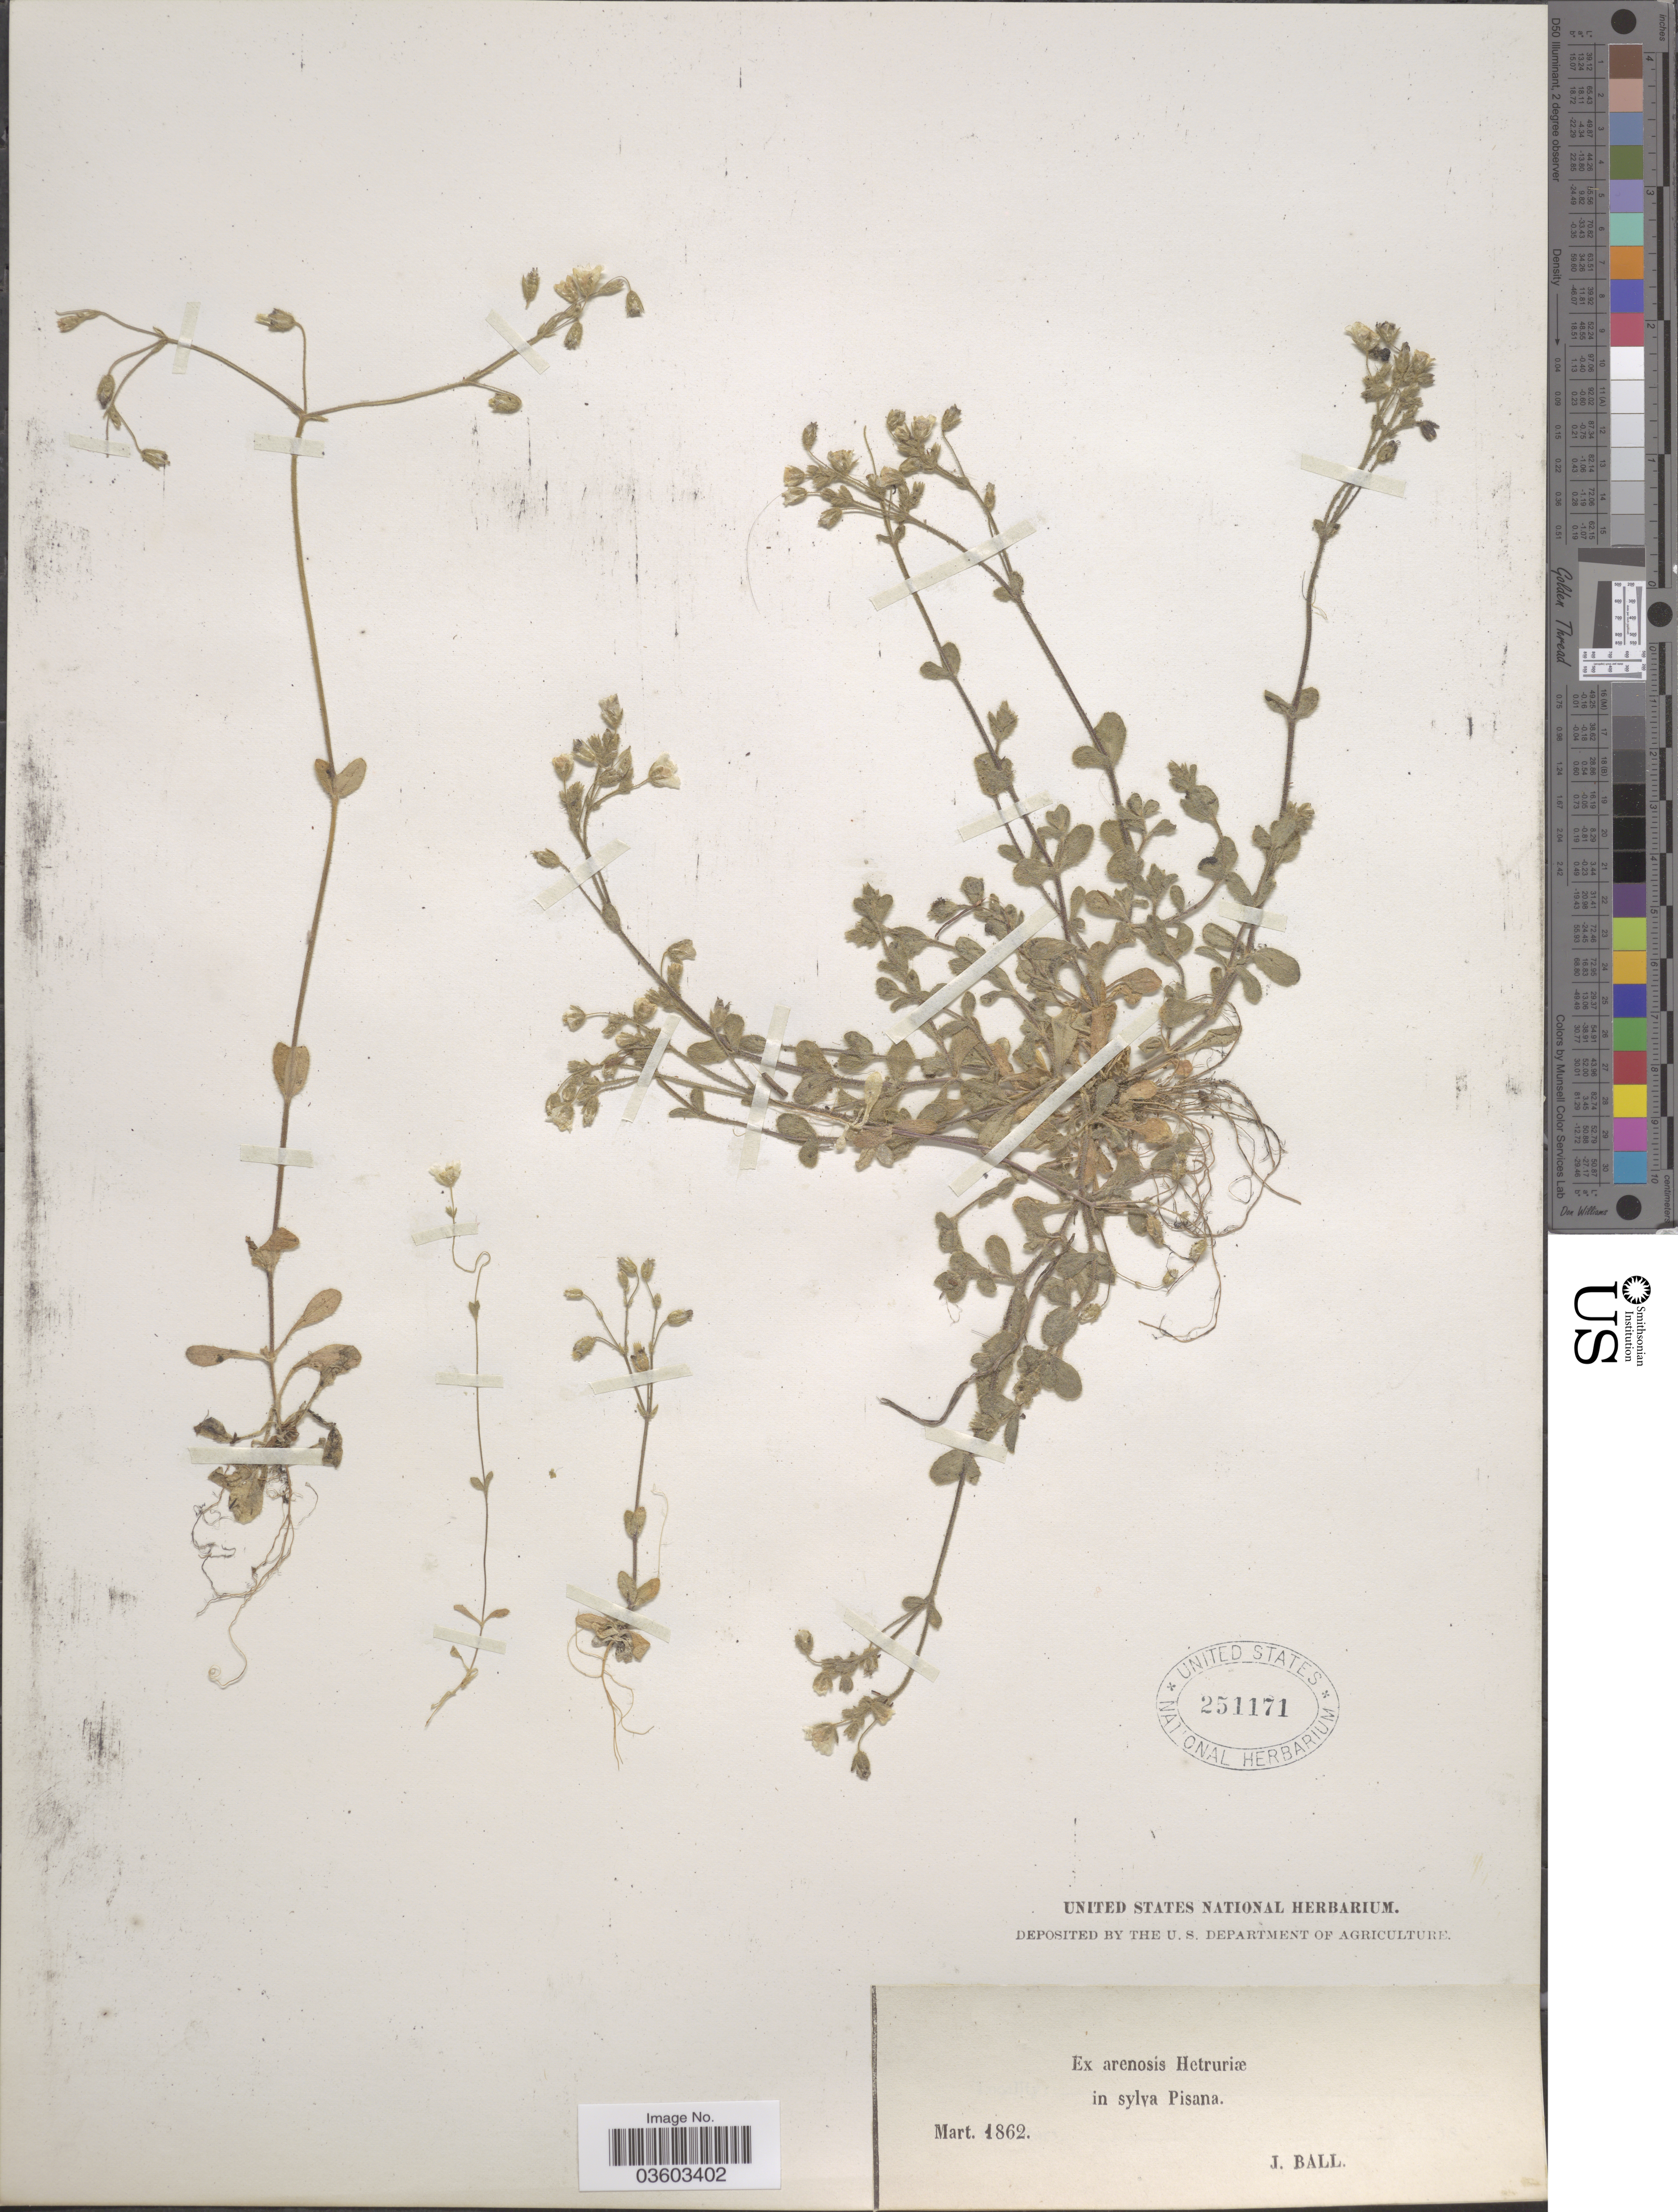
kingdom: Plantae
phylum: Tracheophyta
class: Magnoliopsida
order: Caryophyllales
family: Caryophyllaceae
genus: Cerastium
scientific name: Cerastium sp.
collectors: J. Ball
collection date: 1862-03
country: Italy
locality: Ex arenosis Hetruriæ in sylva Pisana.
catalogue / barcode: US 251171